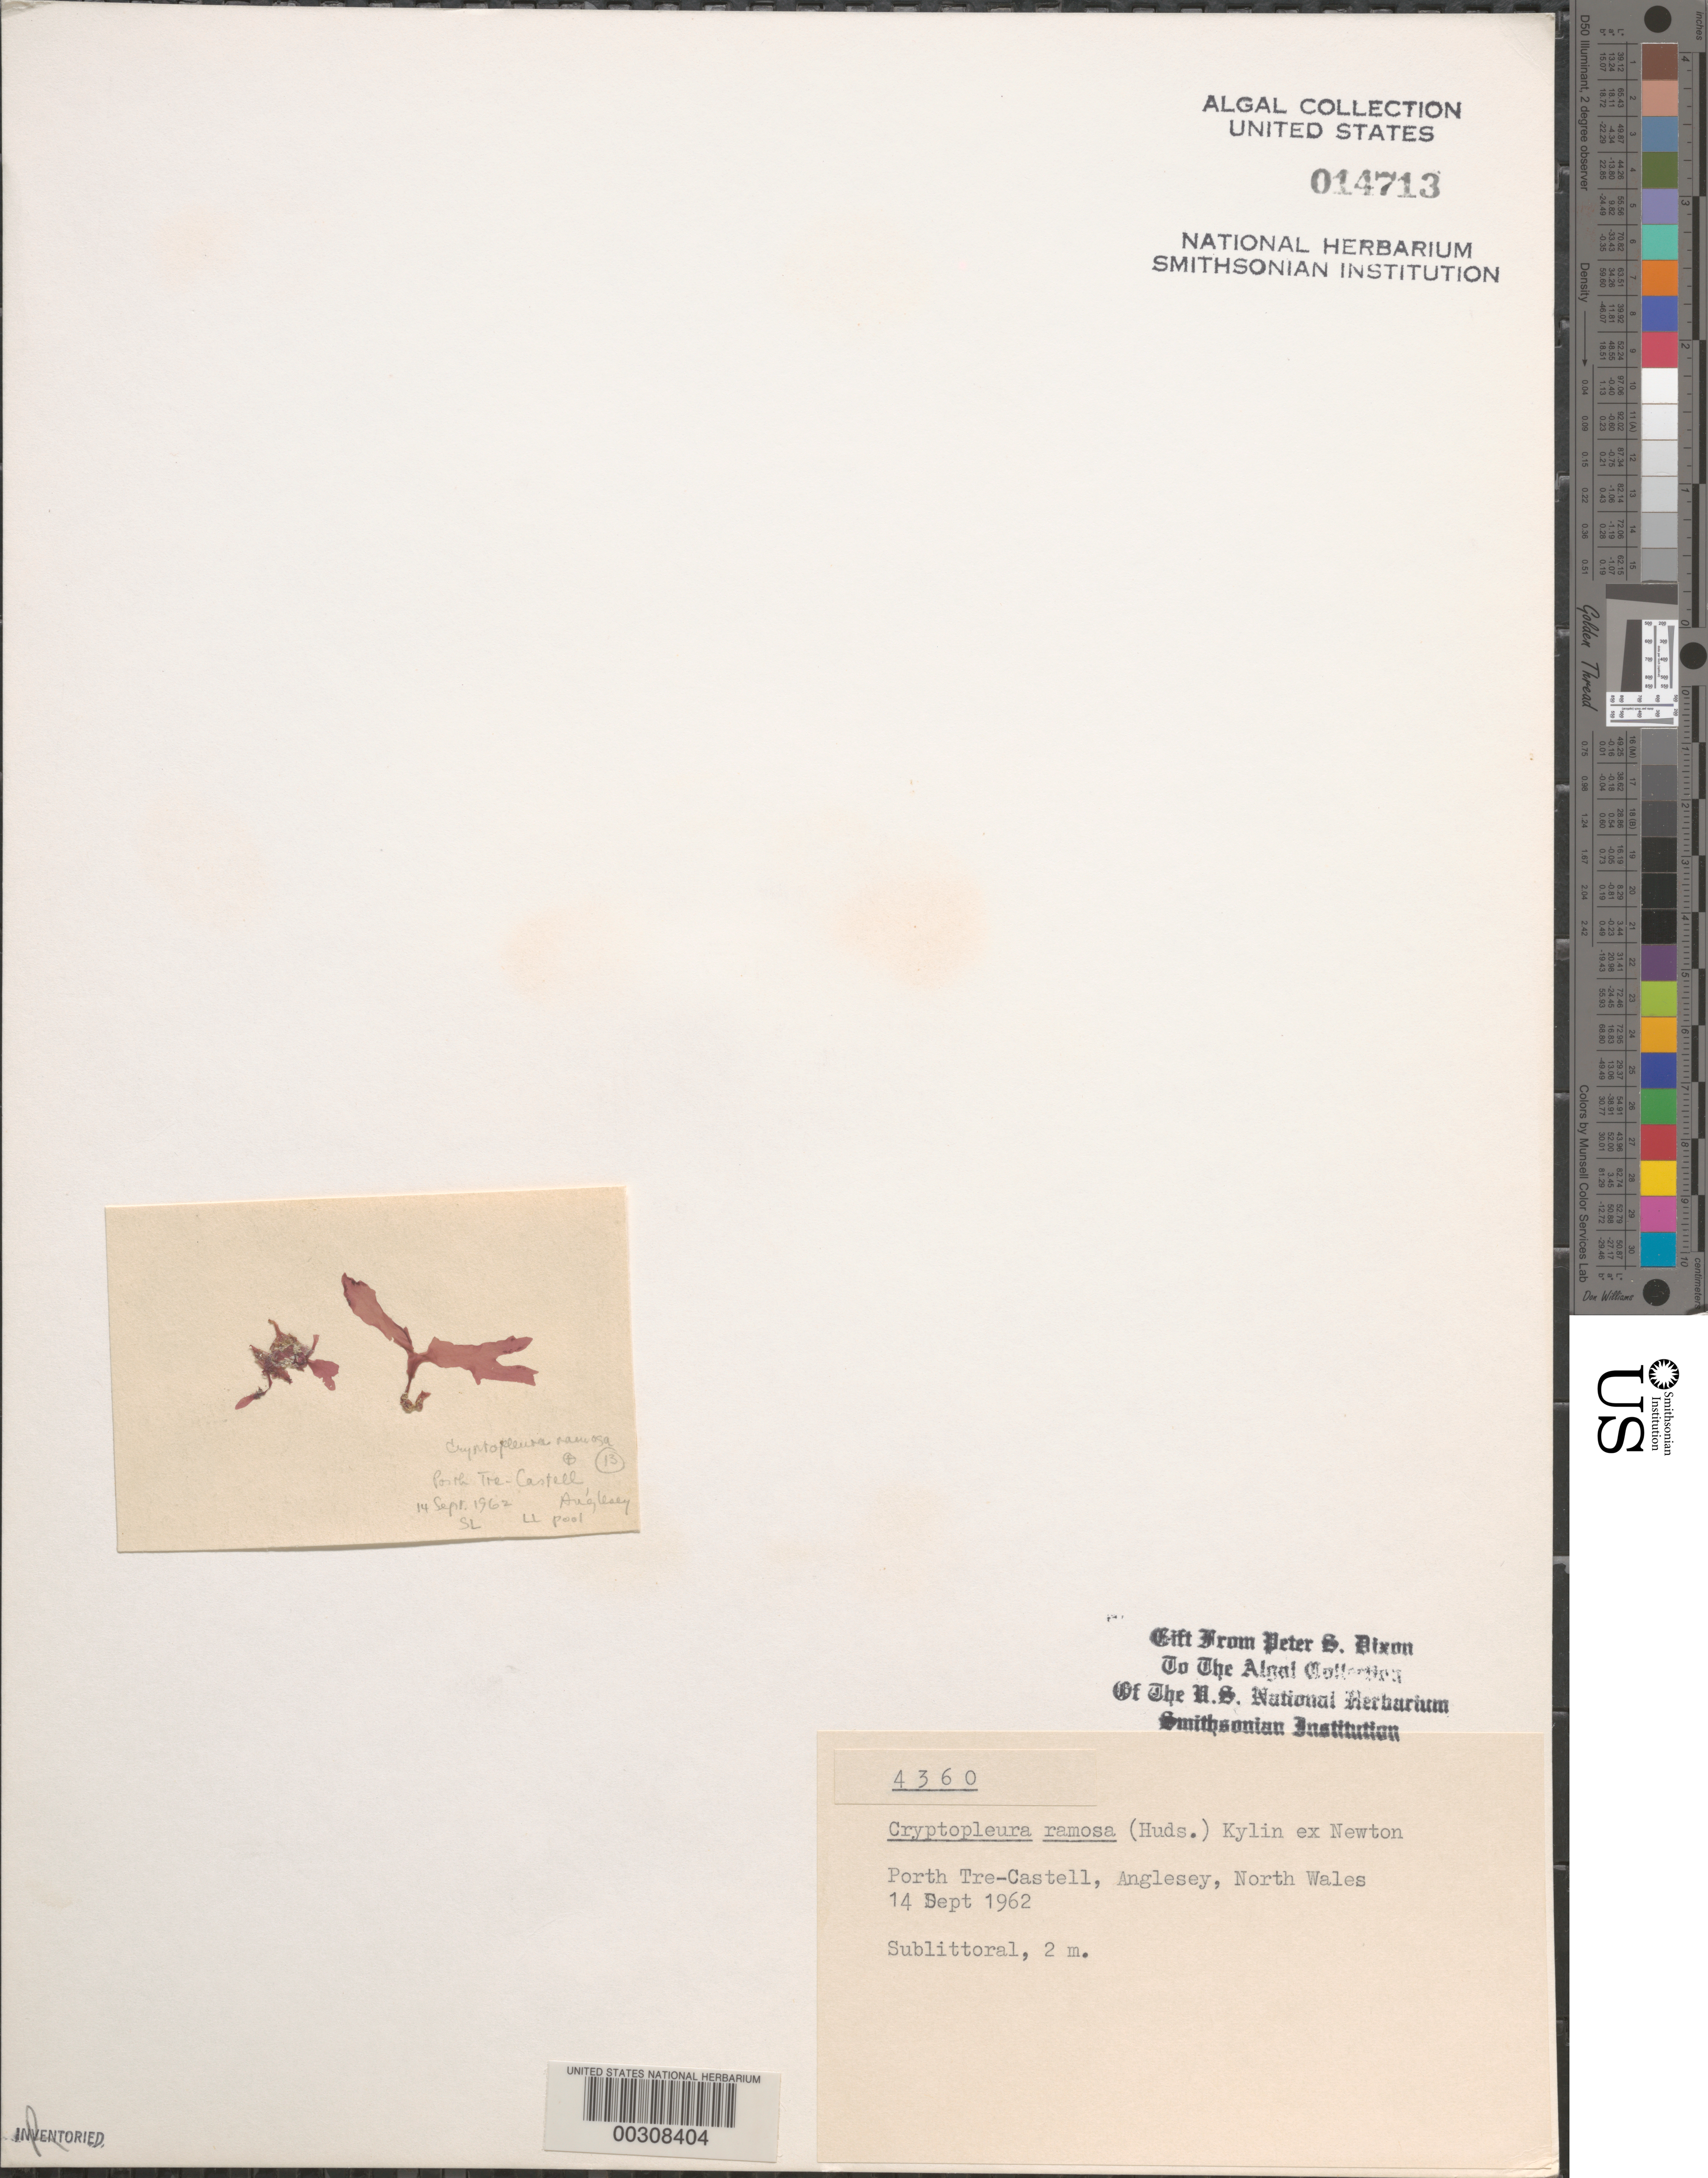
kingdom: Plantae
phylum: Rhodophyta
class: Florideophyceae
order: Ceramiales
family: Delesseriaceae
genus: Cryptopleura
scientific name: Cryptopleura ramosa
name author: (Huds.) L.M. Newton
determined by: Dixon, P. S.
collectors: P. S. Dixon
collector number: PSD 4360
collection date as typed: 14 Sep 1962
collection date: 1962-09-14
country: United Kingdom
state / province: Wales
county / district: Gwynedd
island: Anglesey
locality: Porth-Tre-Castell, Holy Island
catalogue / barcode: US 14713